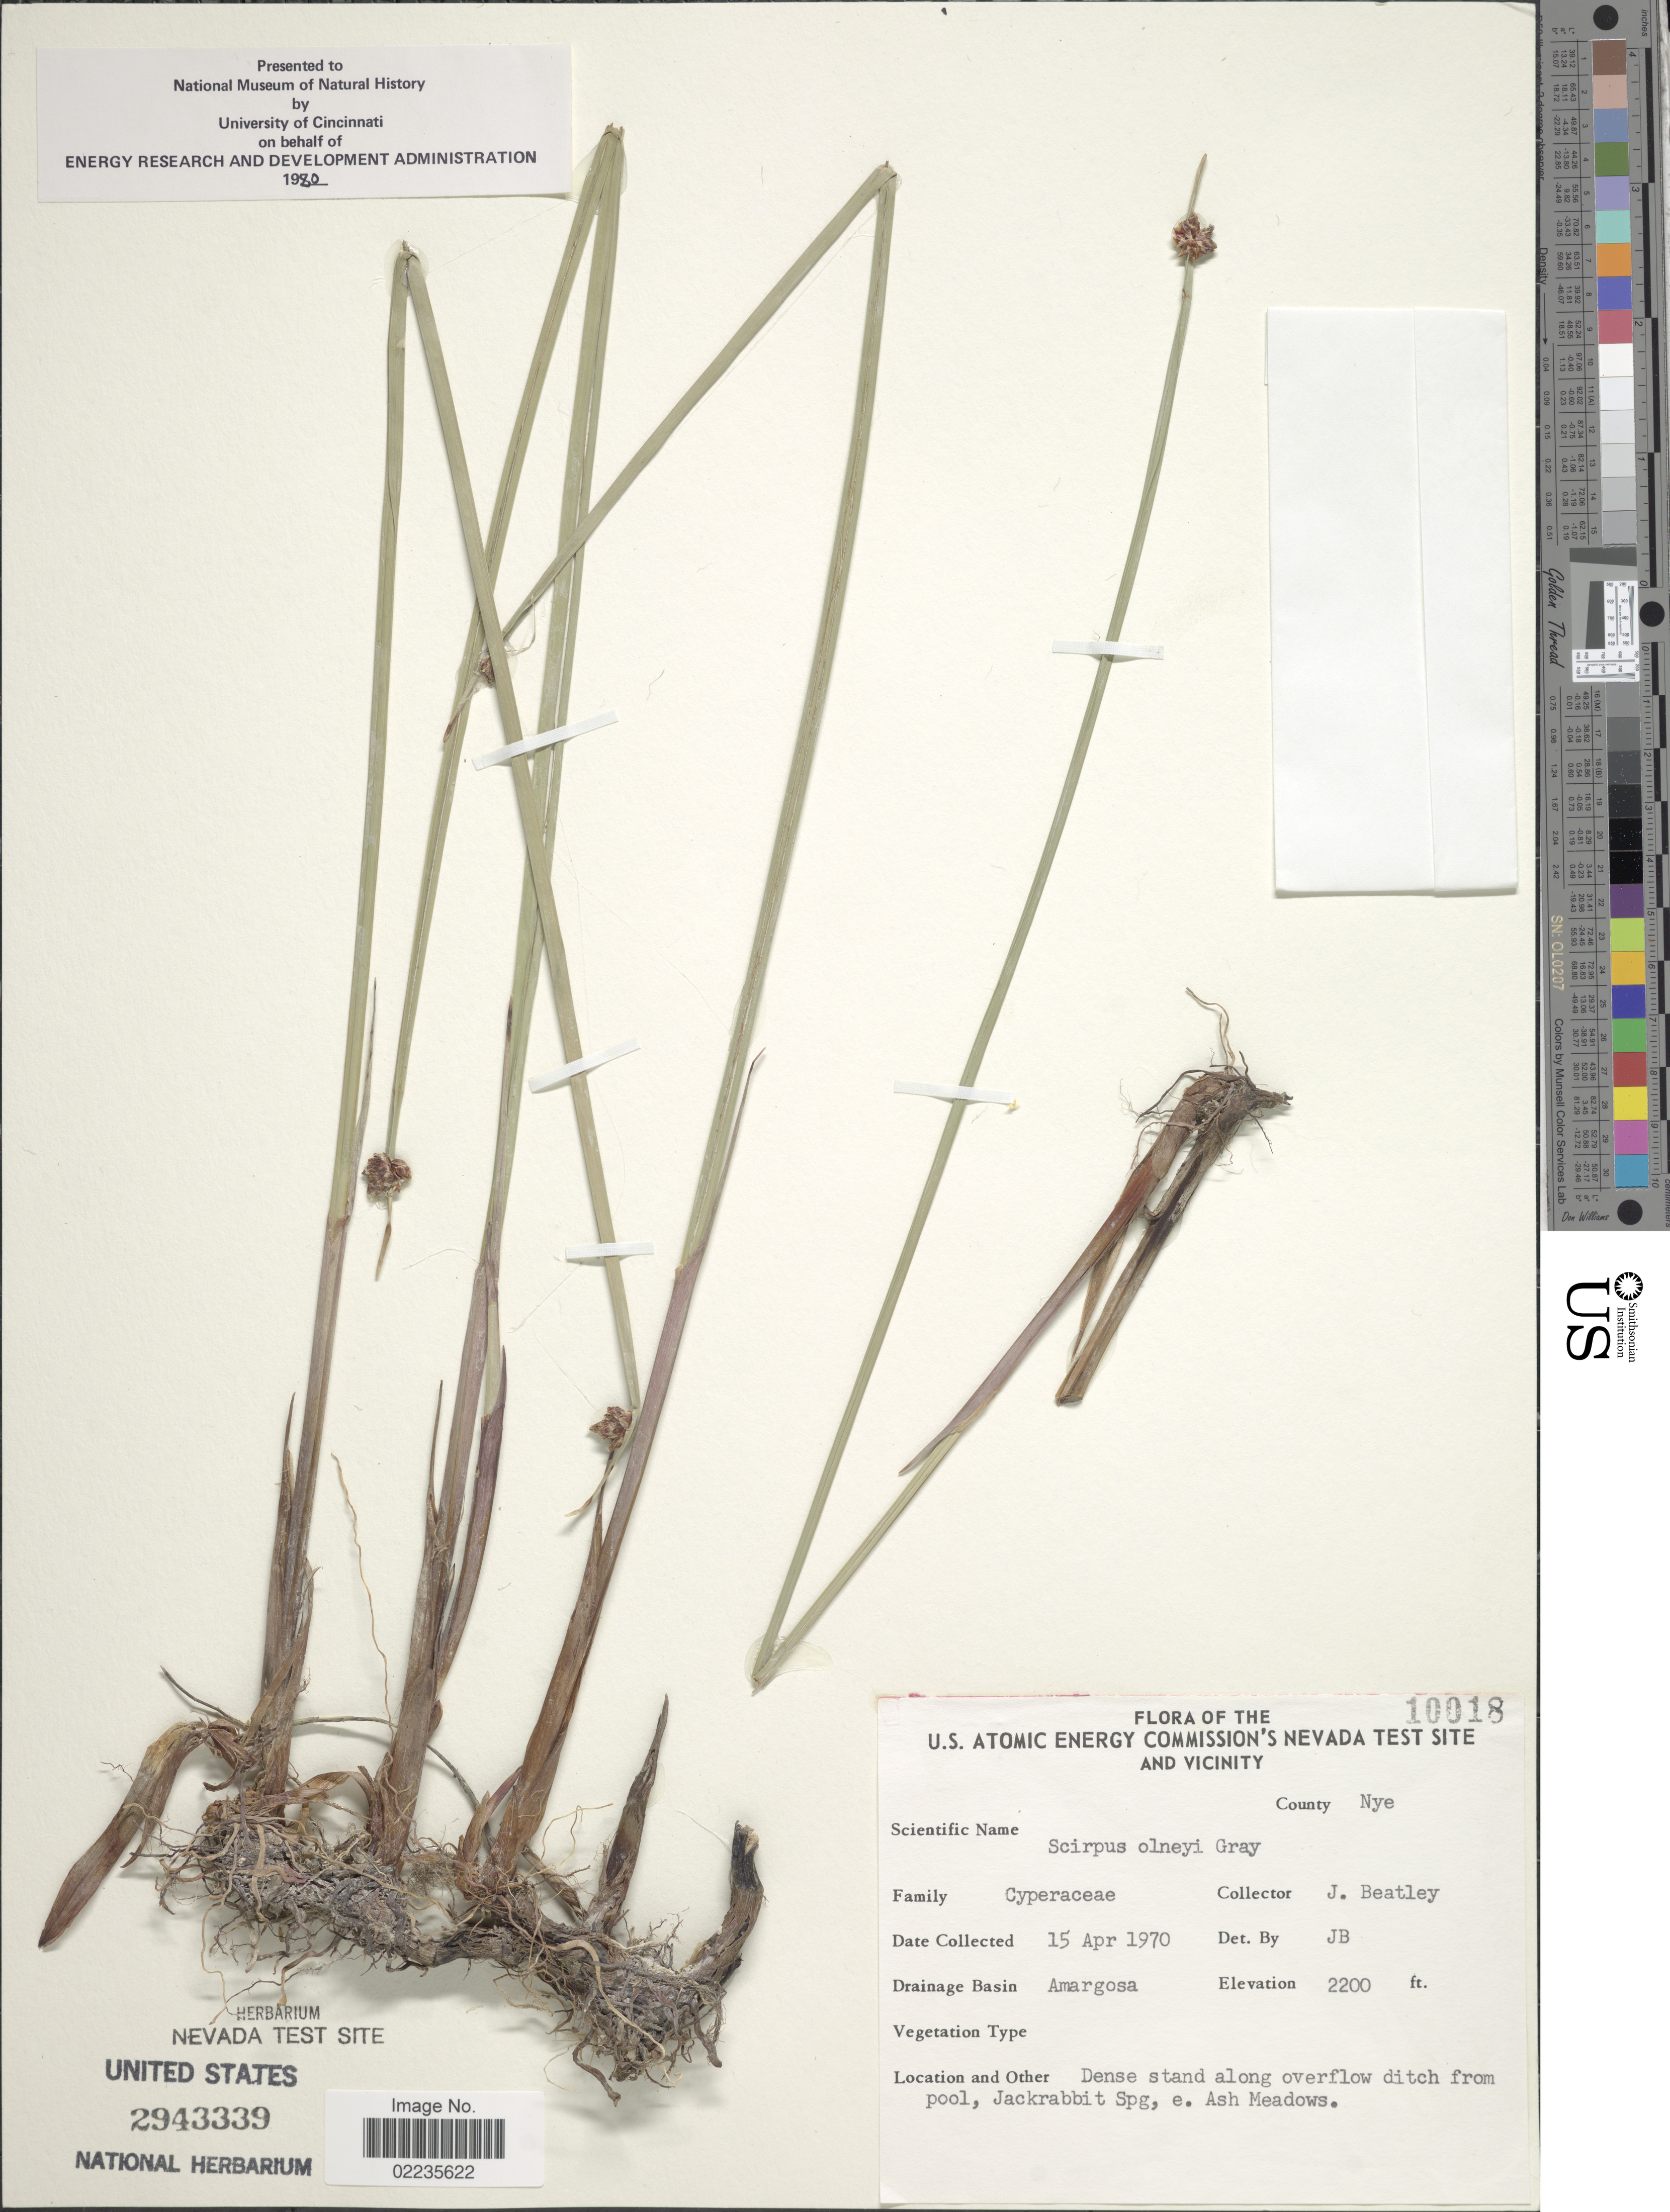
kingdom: Plantae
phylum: Tracheophyta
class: Liliopsida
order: Poales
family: Cyperaceae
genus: Schoenoplectus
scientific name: Schoenoplectus americanus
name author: (Pers.) Volkart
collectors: J. C. Beatley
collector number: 10018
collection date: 1970-04-15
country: United States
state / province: Nevada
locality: U.S. Atomic Energy Commission's Nevada Test Site and Vicinity, Drainage Basin Amargosa, Dense stand along overflow ditch from pool, Jackrabbit Spg, e. Ash Meadows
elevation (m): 671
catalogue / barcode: US 2943339